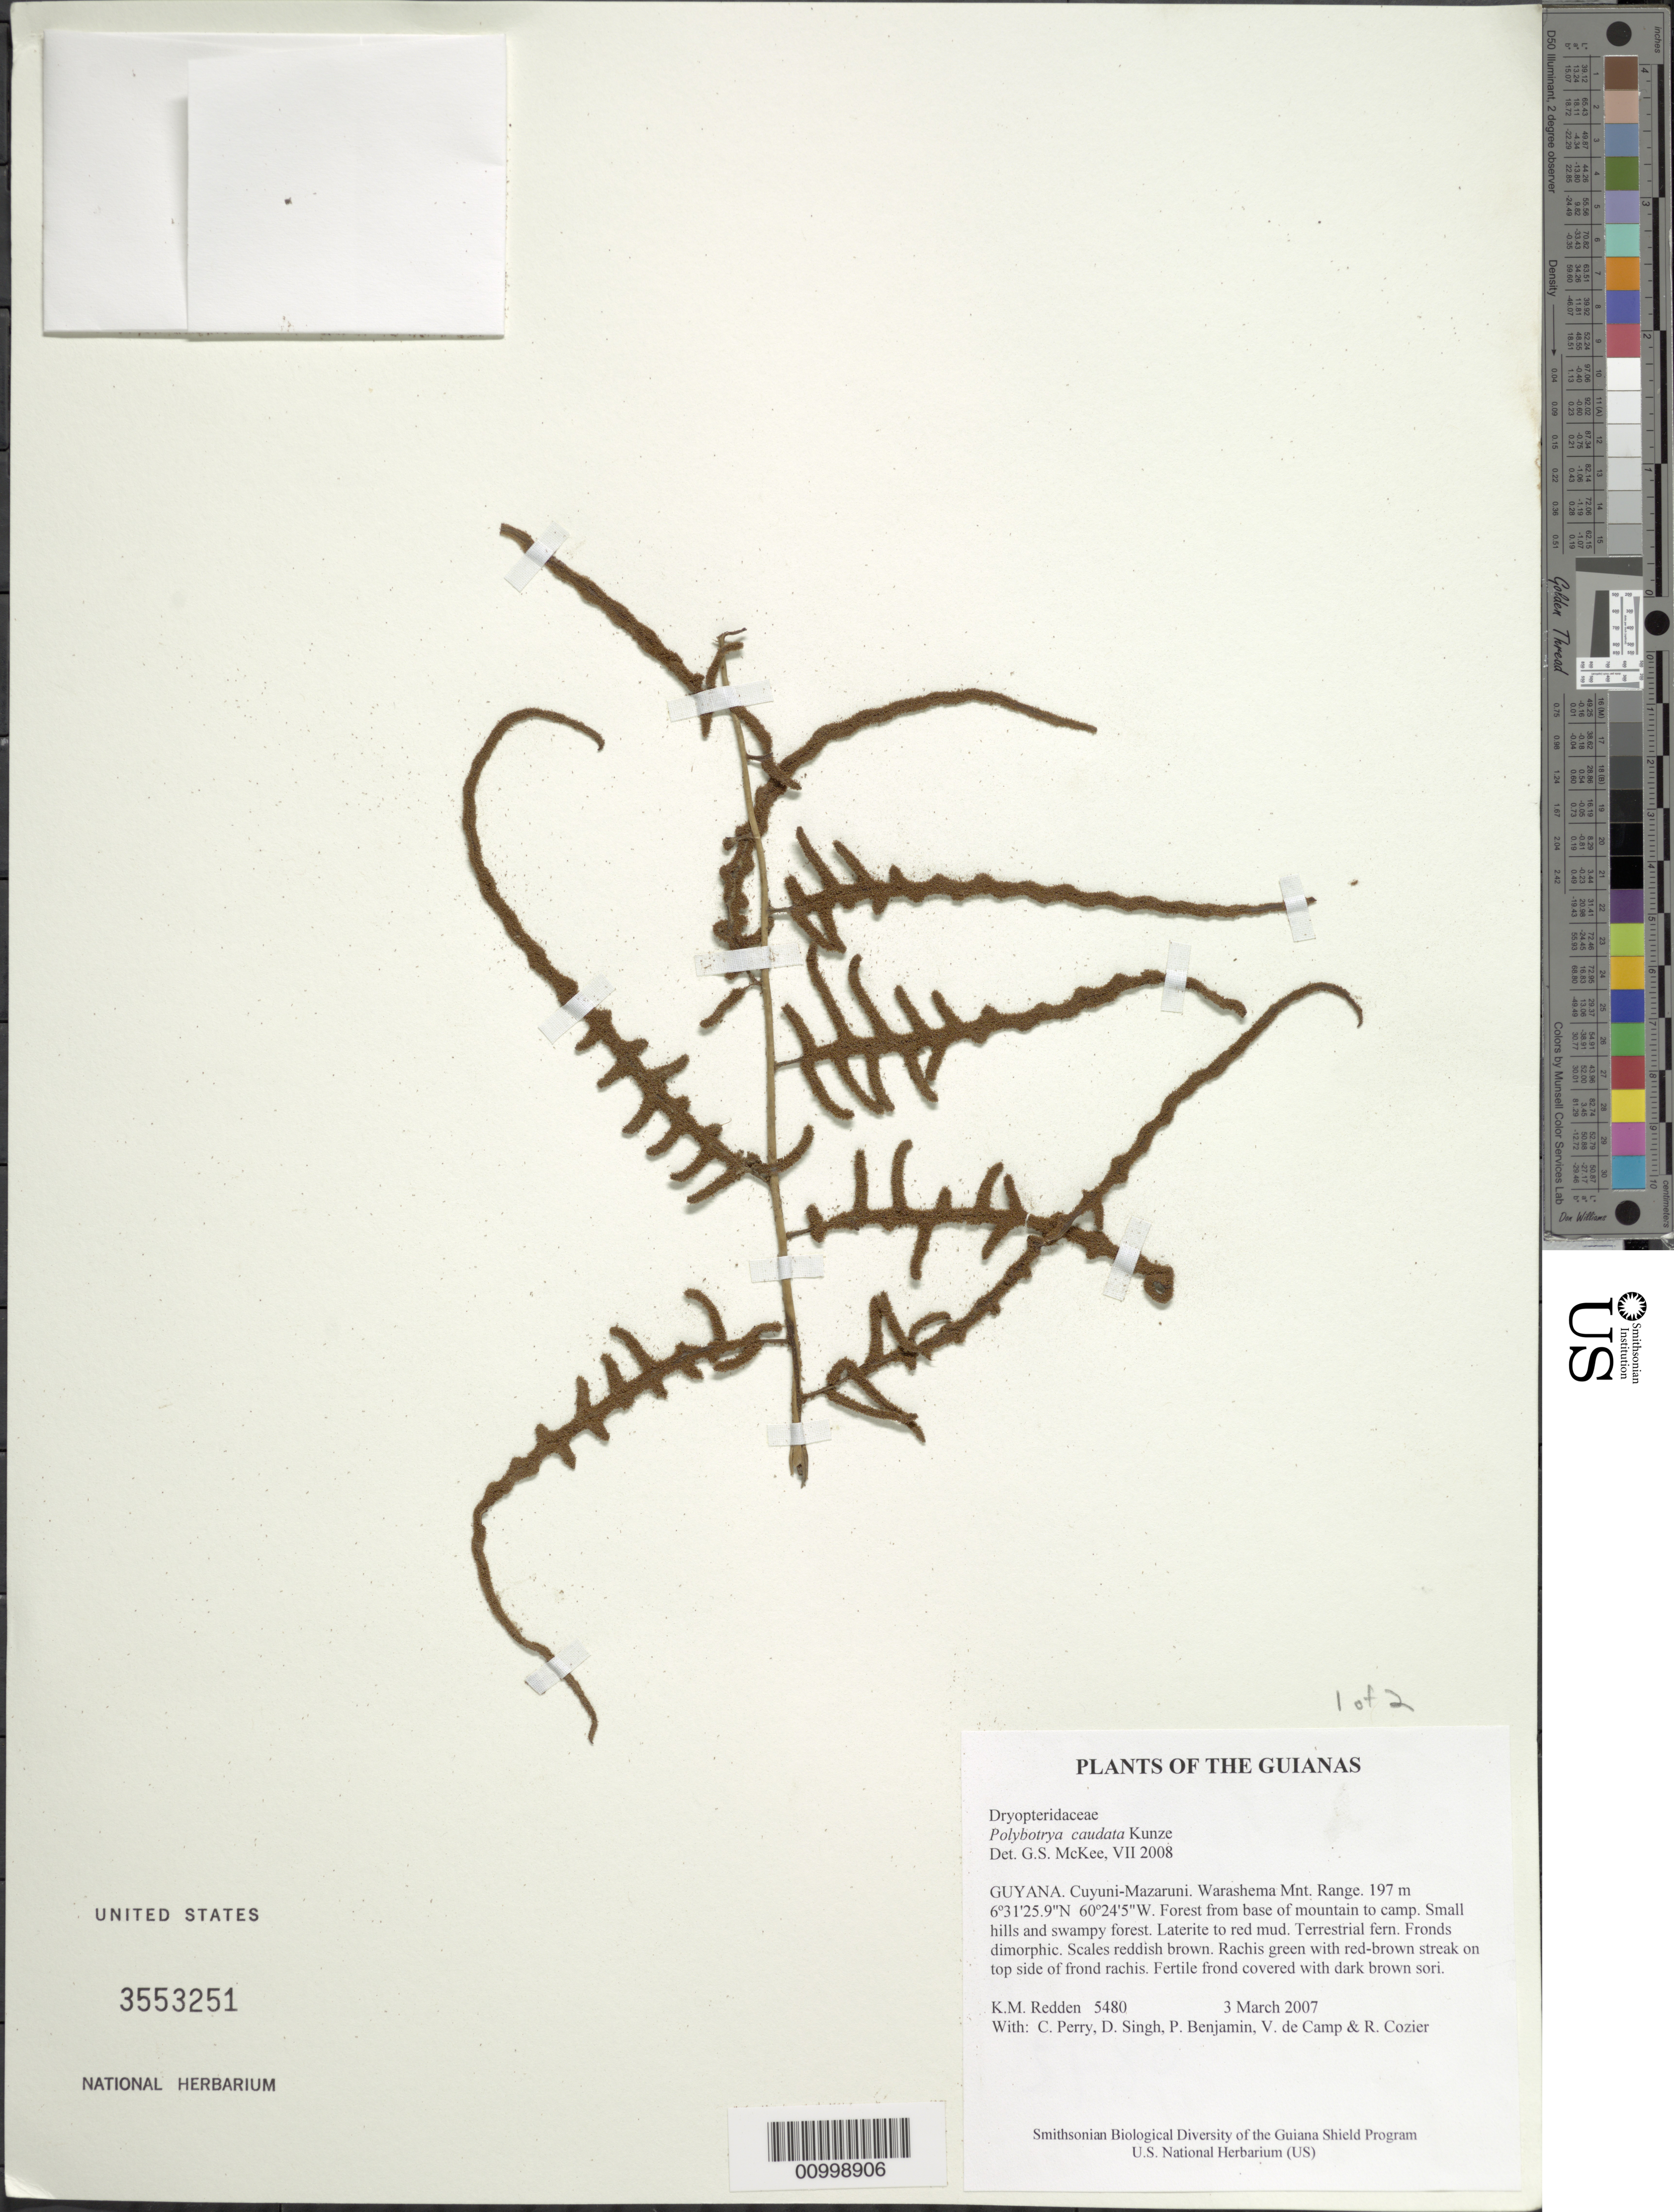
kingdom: Plantae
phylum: Tracheophyta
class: Polypodiopsida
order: Polypodiales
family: Dryopteridaceae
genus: Polybotrya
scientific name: Polybotrya caudata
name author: Kunze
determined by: McKee, G. S., (US), NMNH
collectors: K. M. Redden, C. Perry, D. Singh, P. Benjamin, V. De Camp & R. Cozier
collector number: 5480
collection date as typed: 3 March 2007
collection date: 2007-03-03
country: Guyana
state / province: Cuyuni-Mazaruni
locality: Warashema Mnt. Range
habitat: Forest from base of mountain to camp. Small hills and swampy forest. Laterite to red mud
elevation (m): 197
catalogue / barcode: US 3553251